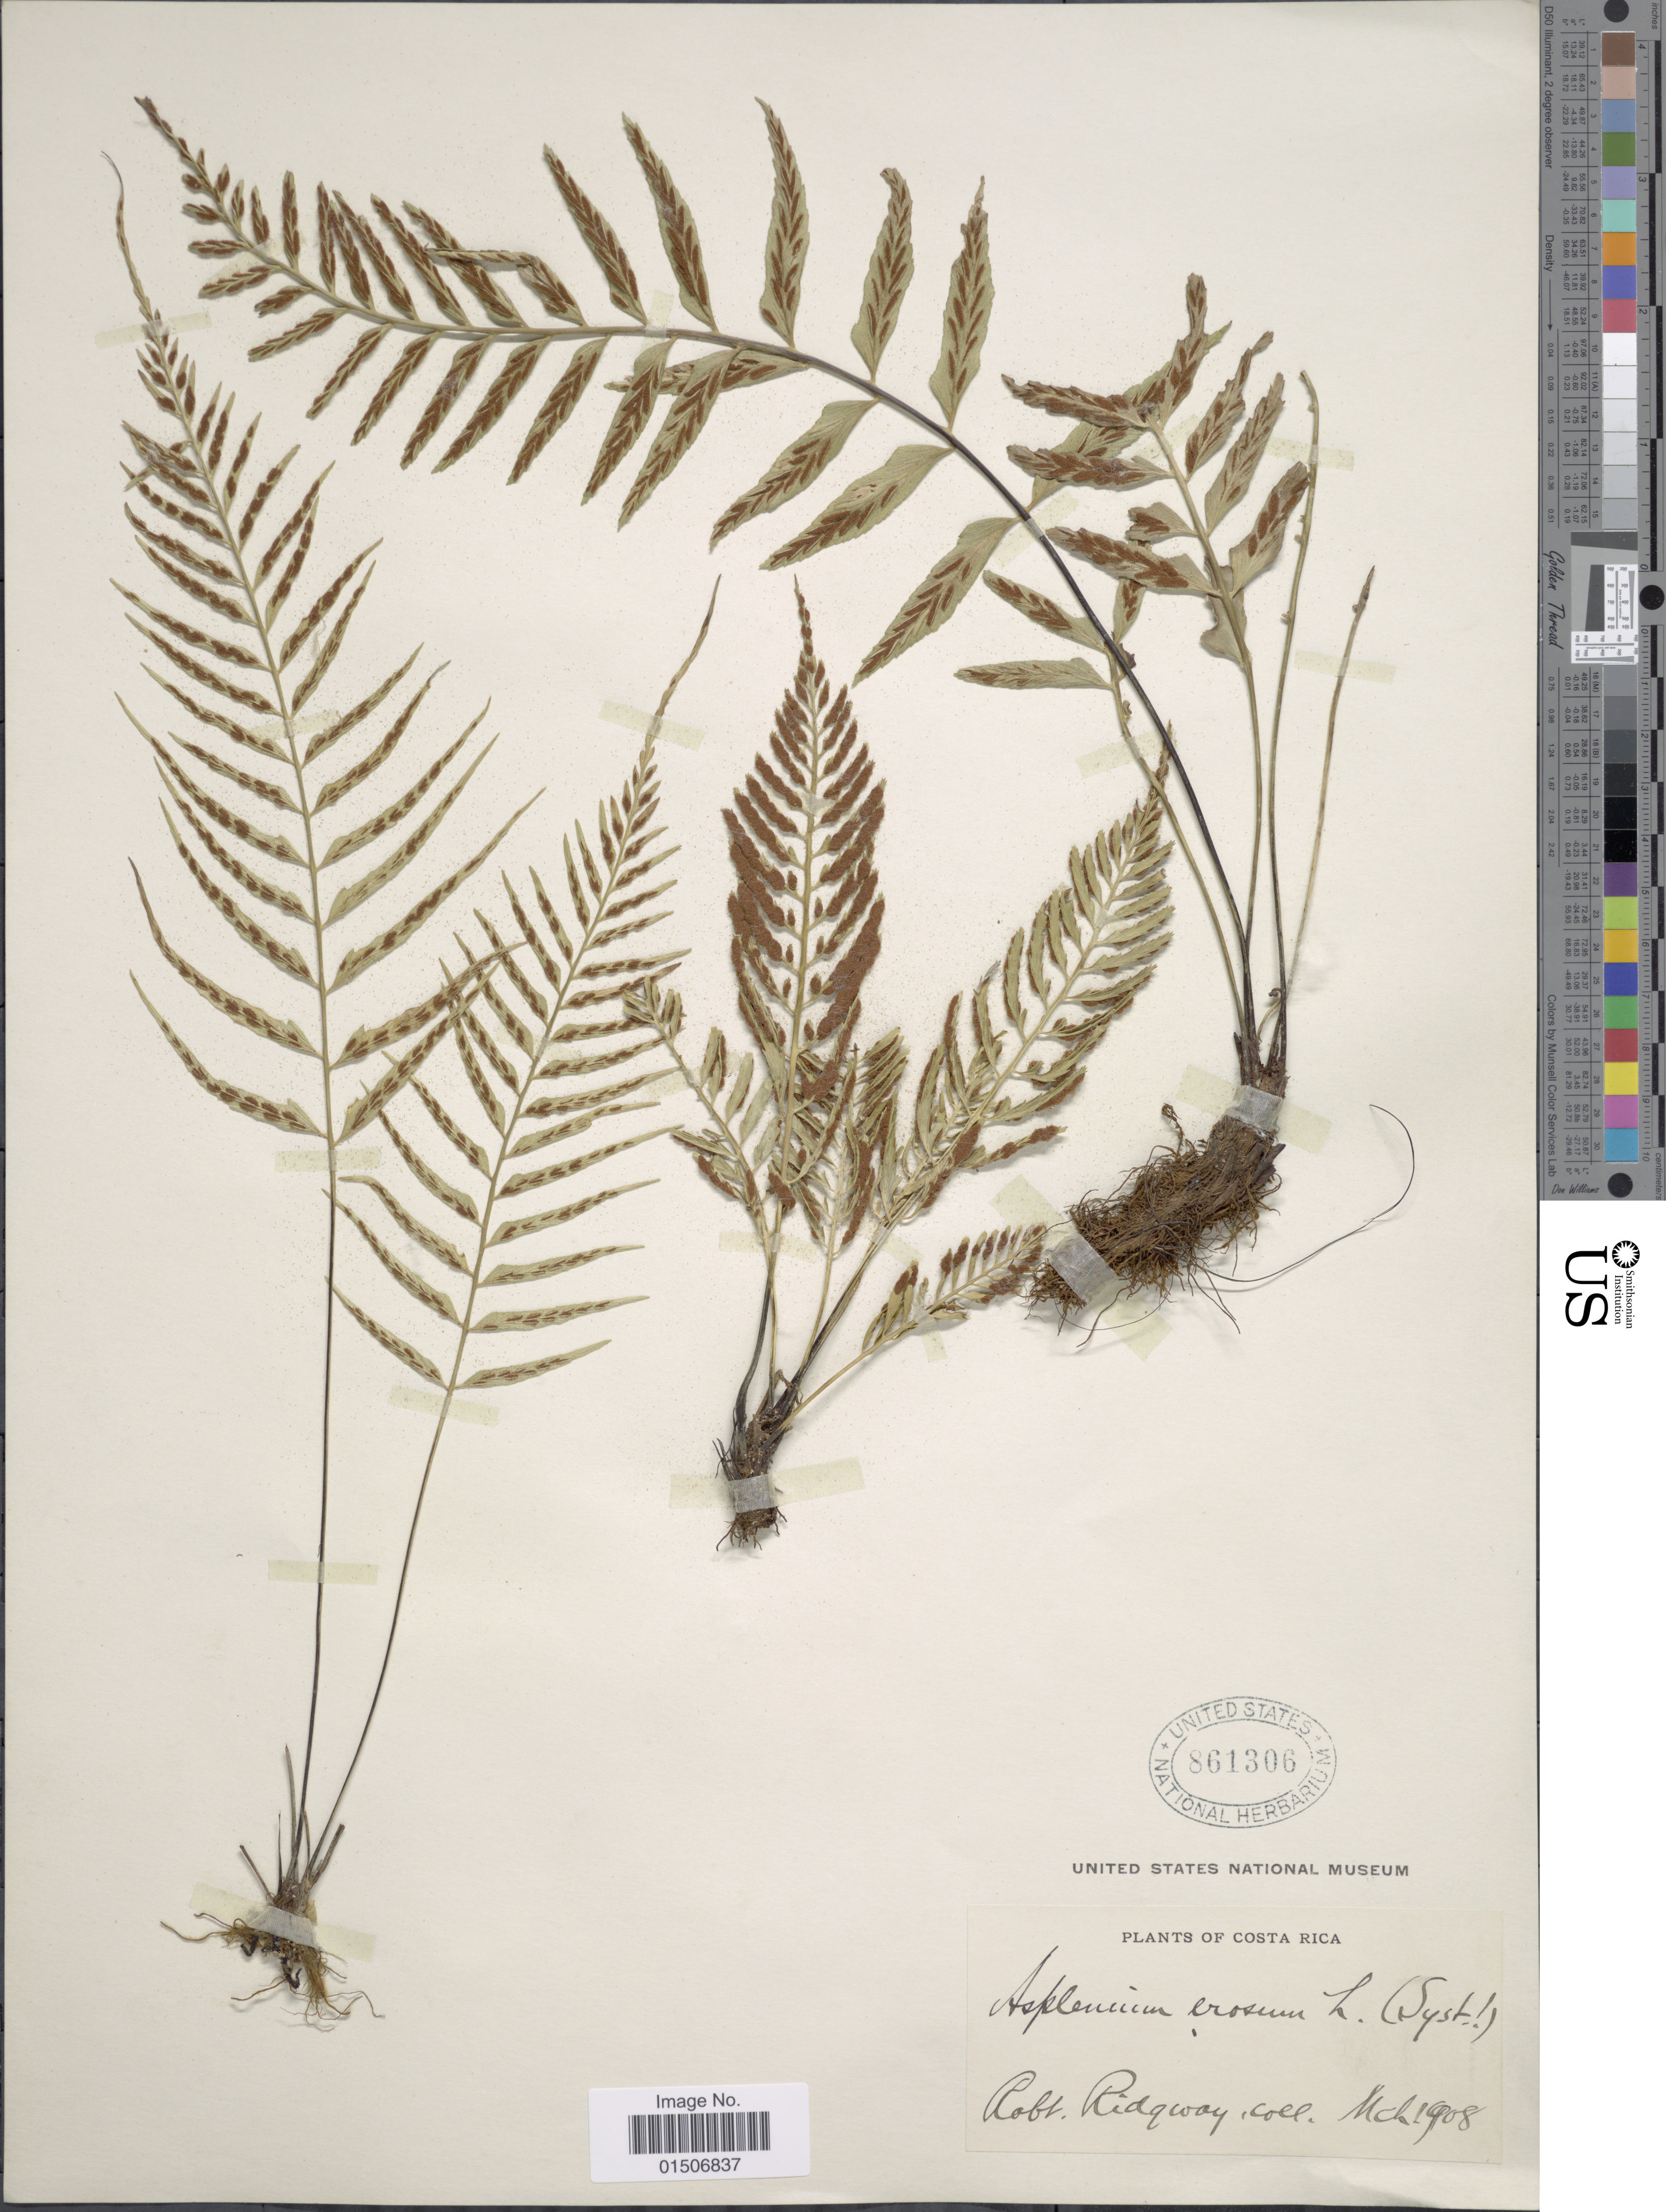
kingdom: Plantae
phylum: Tracheophyta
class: Polypodiopsida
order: Polypodiales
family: Aspleniaceae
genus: Asplenium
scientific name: Asplenium levyi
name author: E. Fourn.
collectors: R. Ridgway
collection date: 1908-03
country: Costa Rica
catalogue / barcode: US 861306